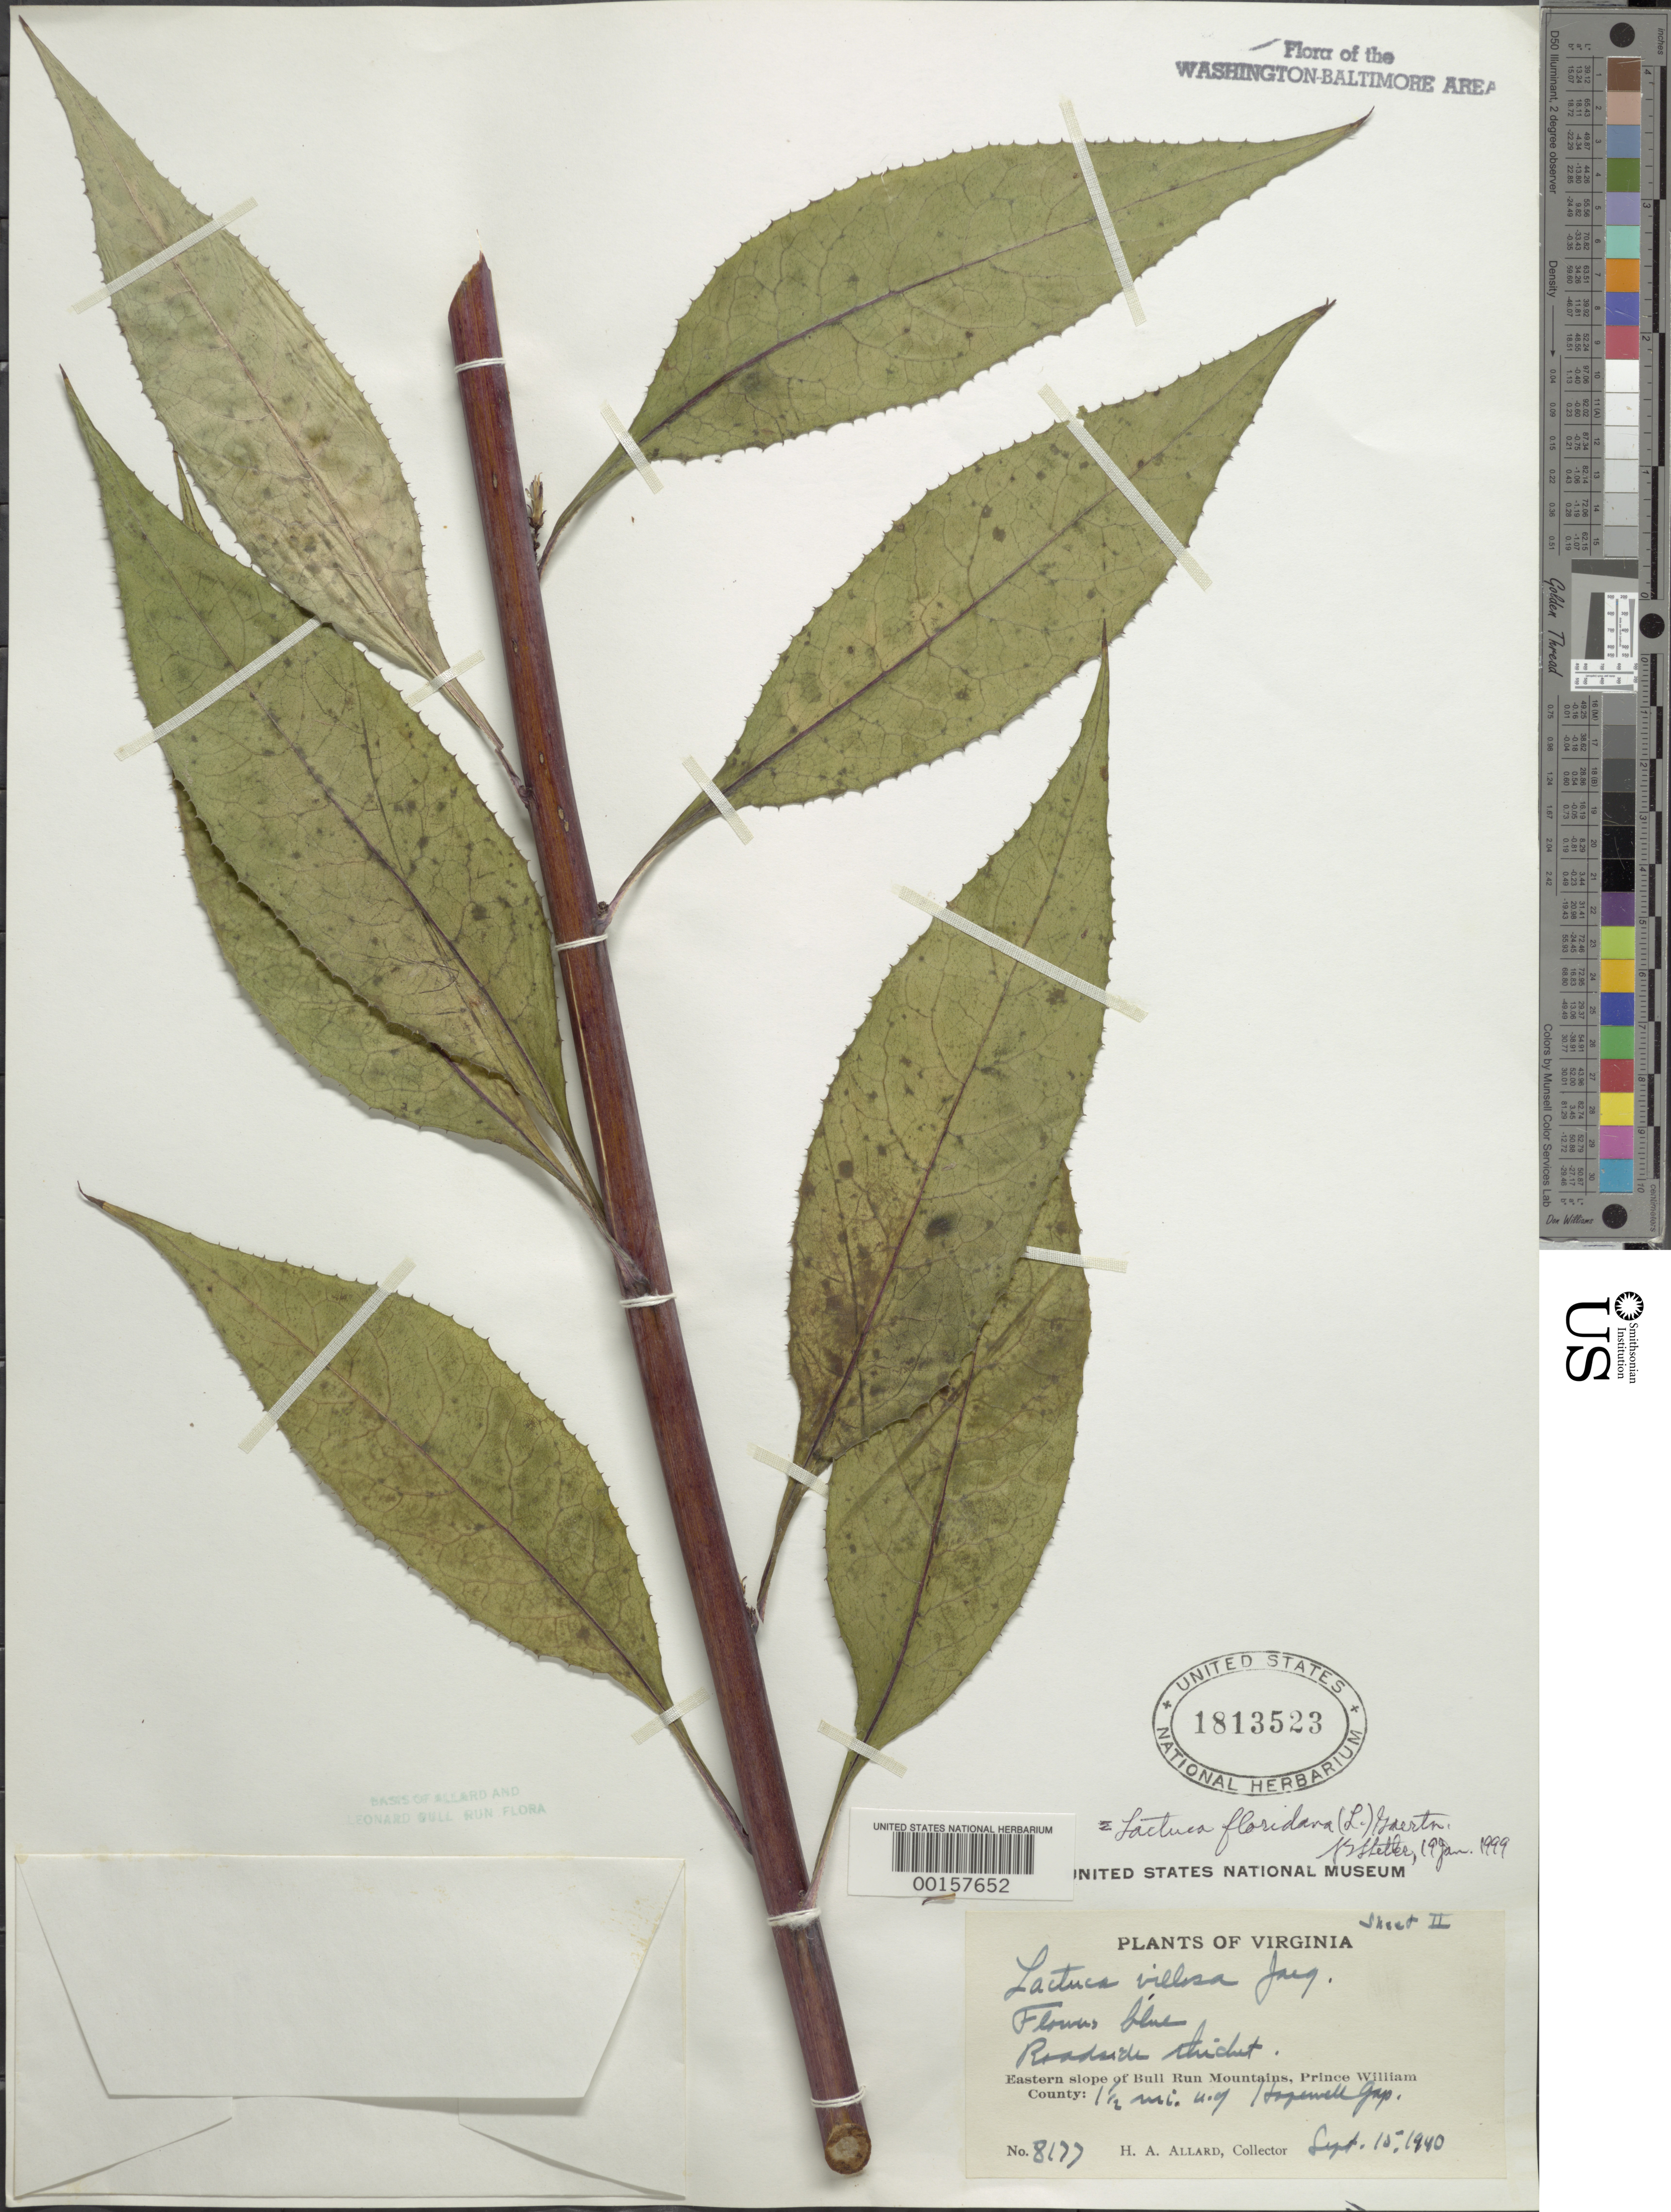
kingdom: Plantae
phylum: Tracheophyta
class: Magnoliopsida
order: Asterales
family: Asteraceae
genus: Lactuca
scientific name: Lactuca floridana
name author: (L.) Gaertn.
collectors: H. A. Allard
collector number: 8177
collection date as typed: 15 Sep 1940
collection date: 1940-09-15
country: United States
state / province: Virginia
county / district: Prince William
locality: North of Hopewell Gap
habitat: Roadside thicket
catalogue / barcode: US 1813523